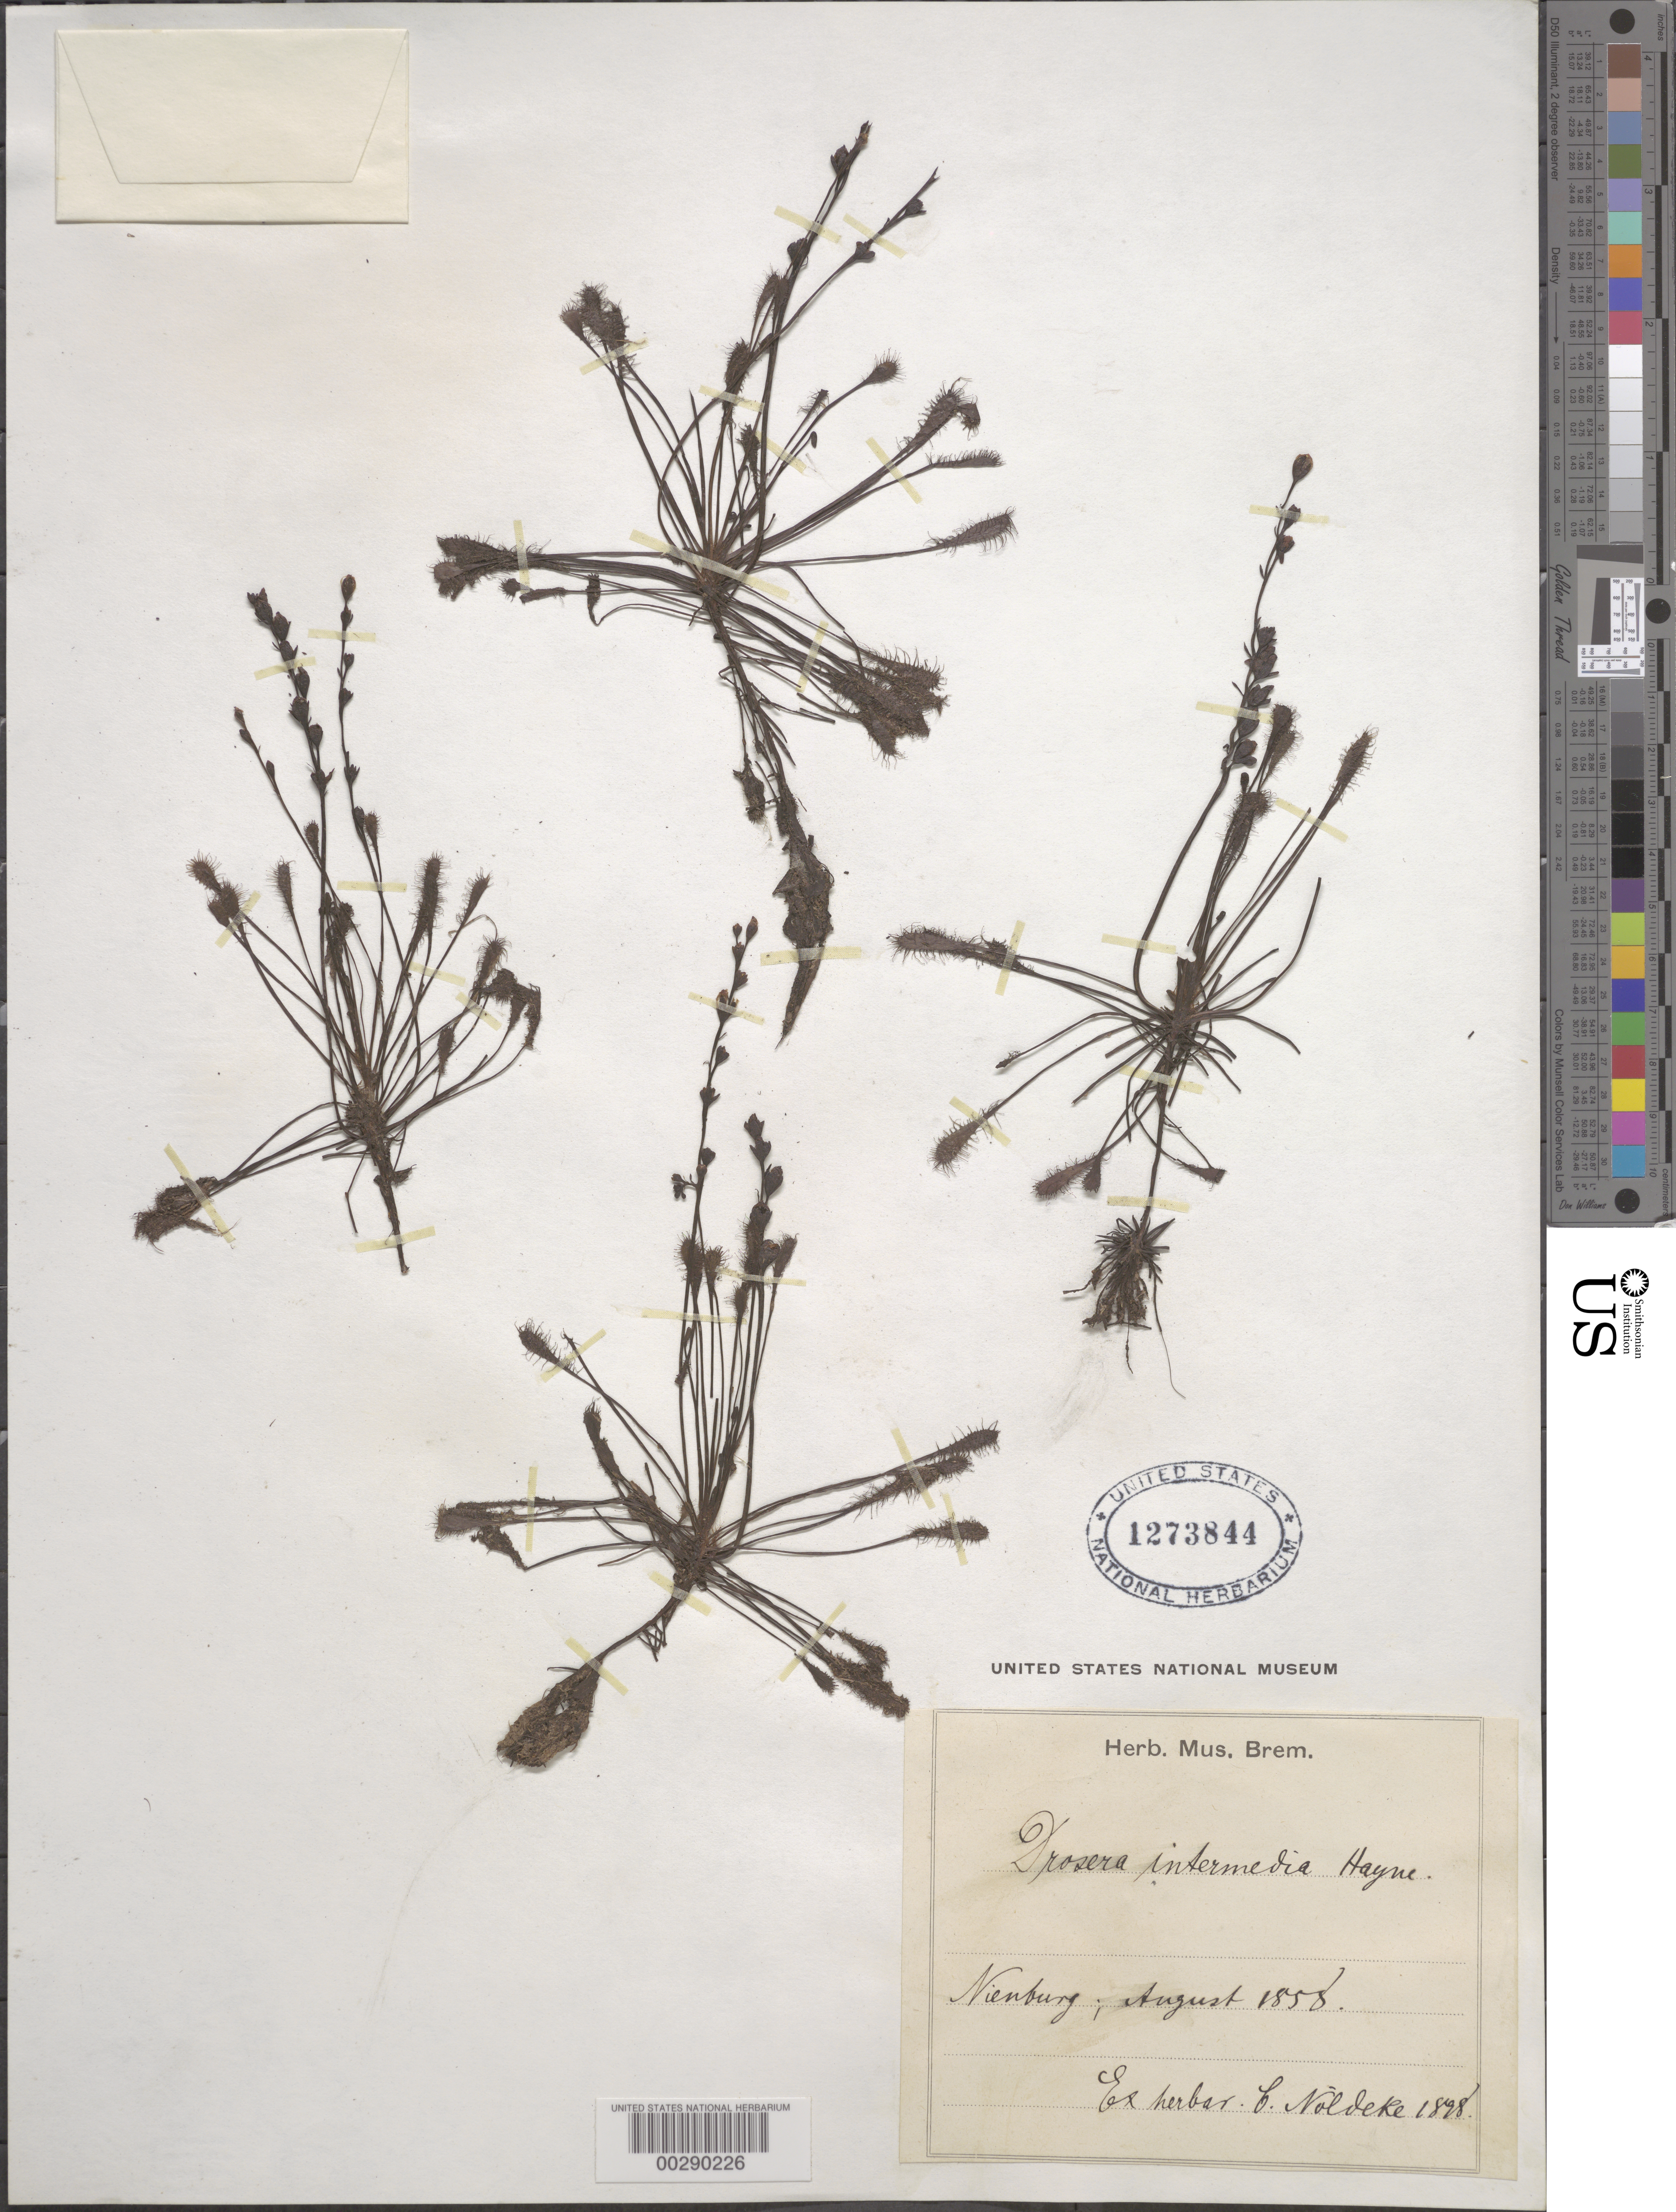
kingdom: Plantae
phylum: Tracheophyta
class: Magnoliopsida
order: Caryophyllales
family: Droseraceae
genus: Drosera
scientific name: Drosera intermedia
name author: Hayne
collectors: ex herb. C. Noldeke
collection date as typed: Aug 1858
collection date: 1858-08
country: Germany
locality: Nienburg, "west germany"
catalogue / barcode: US 1273844